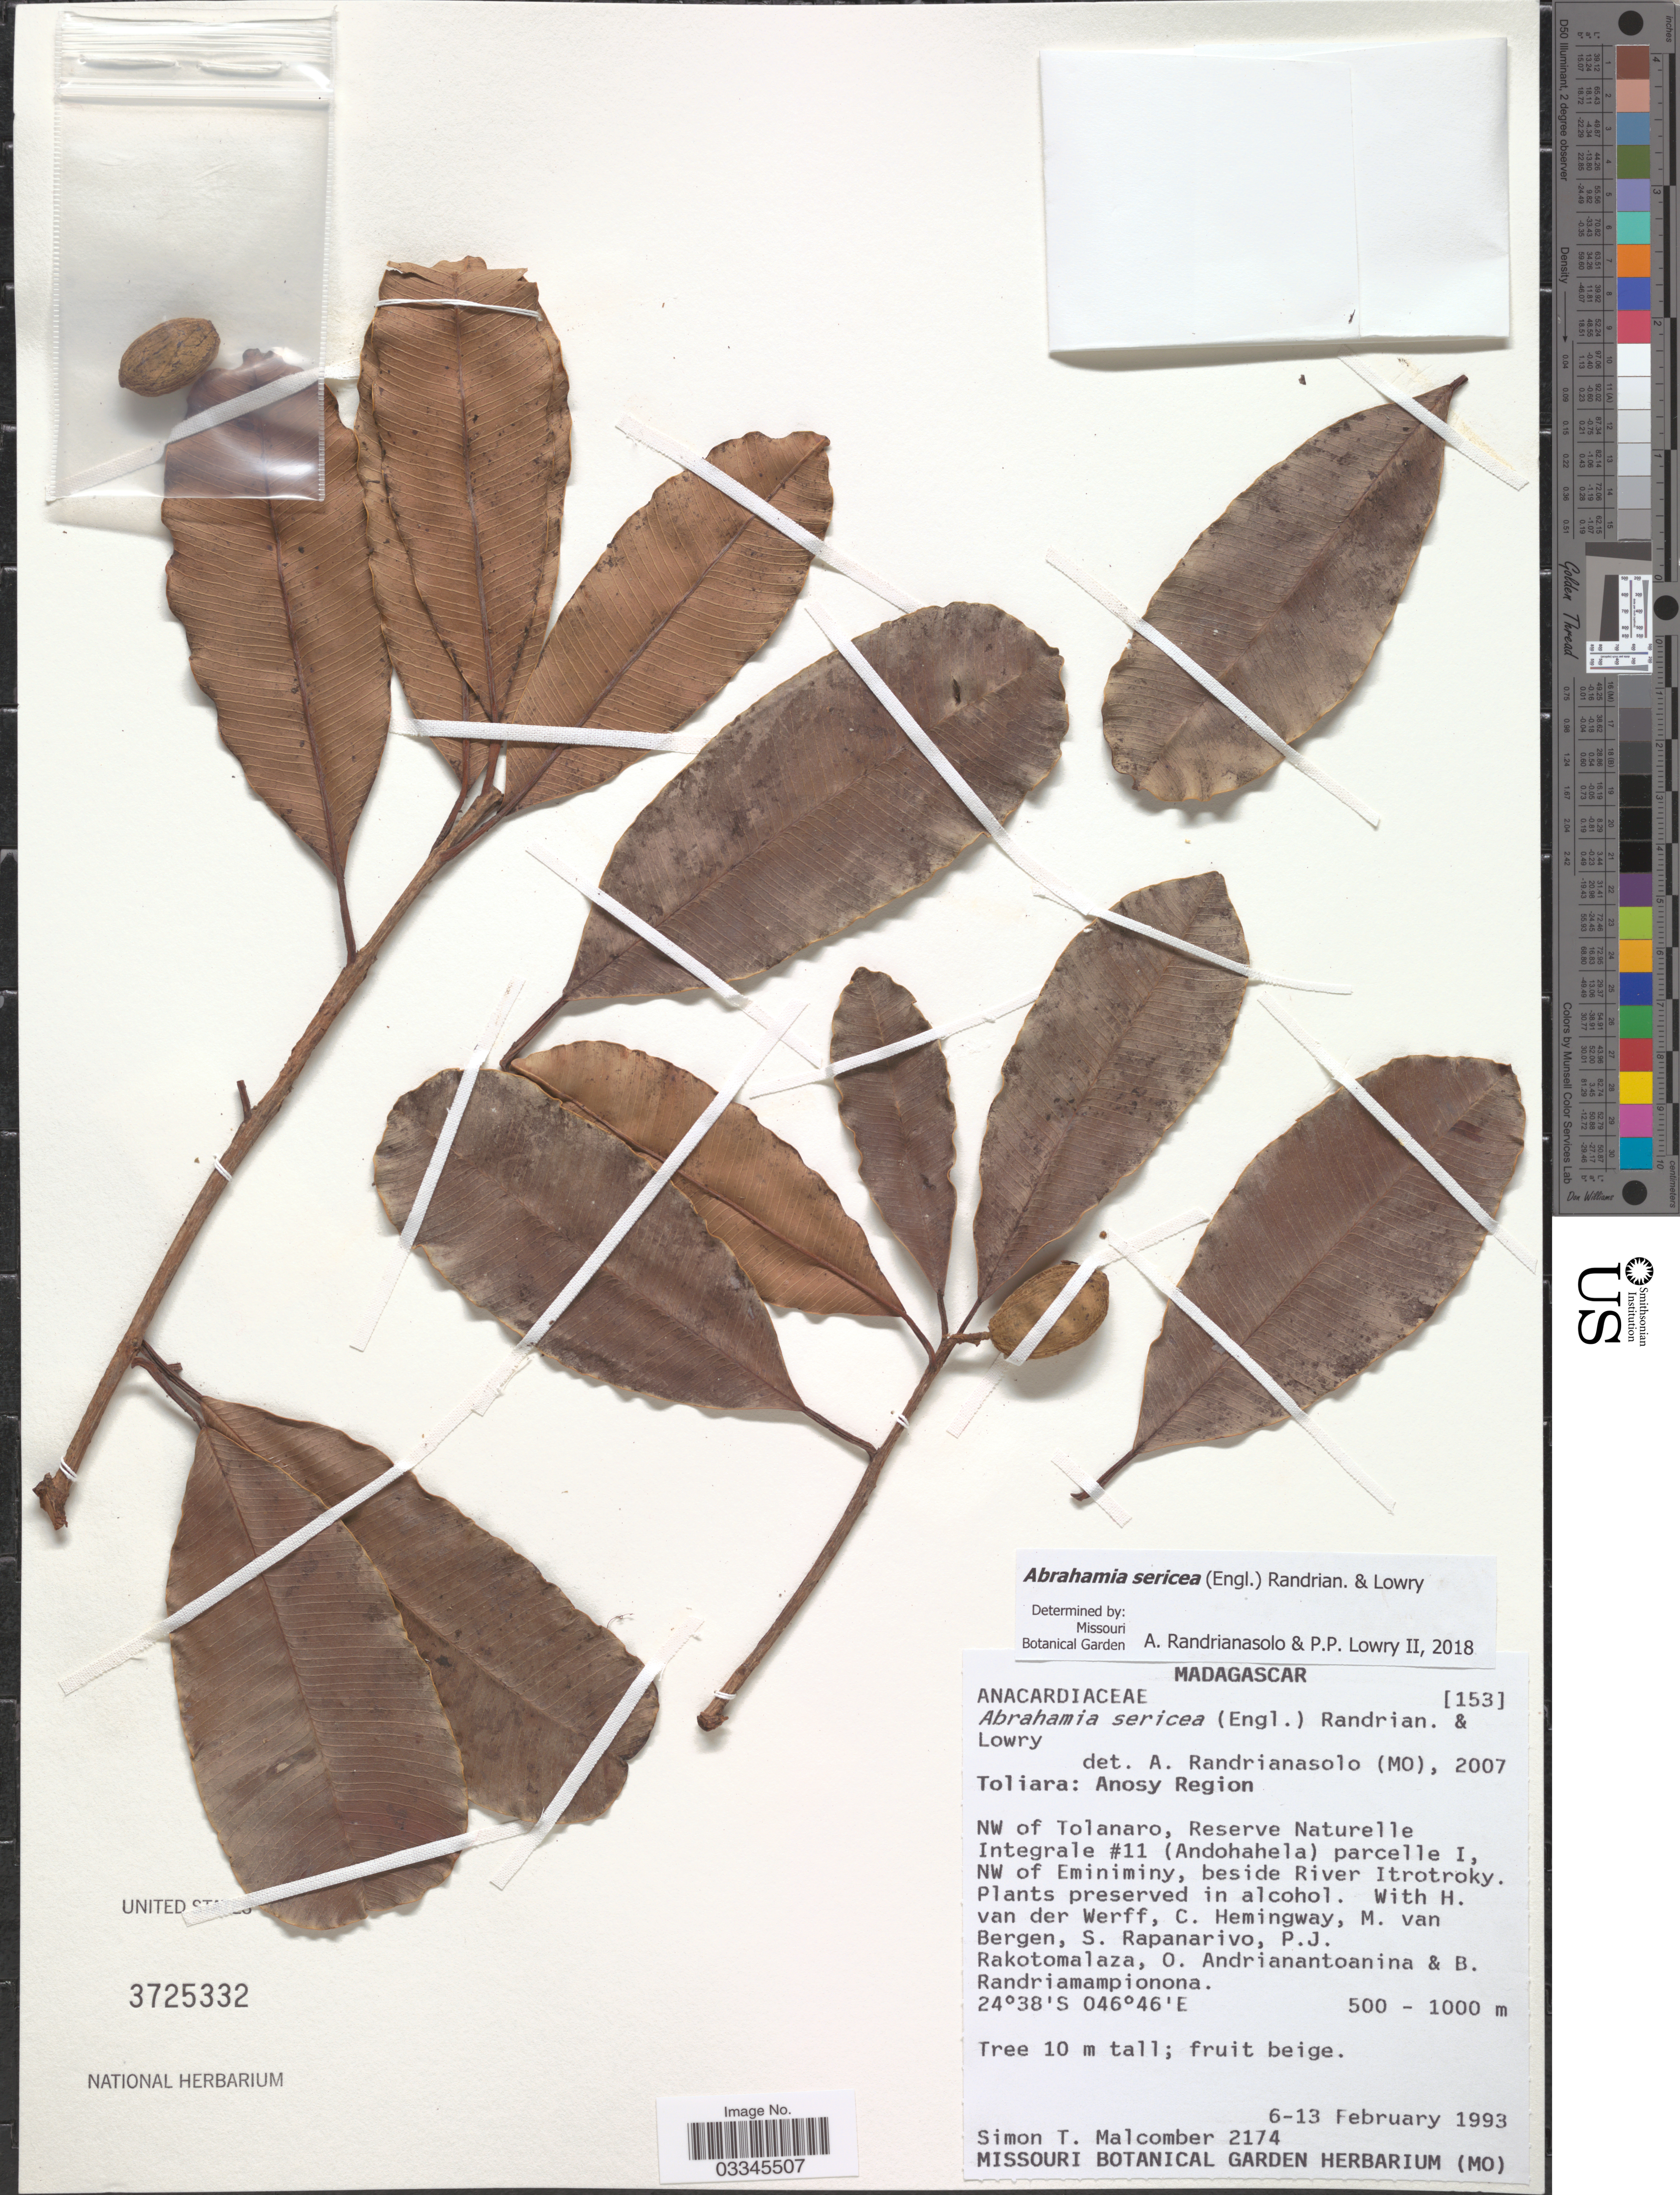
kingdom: Plantae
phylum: Tracheophyta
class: Magnoliopsida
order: Sapindales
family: Anacardiaceae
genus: Abrahamia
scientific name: Abrahamia sericea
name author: (Engl.) Randrian. & Lowry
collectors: S. T. Malcomber, H. van der Werff, C. Hemingway, M. van Bergen & et al.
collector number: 2174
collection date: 1993-02-06/1993-02-13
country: Madagascar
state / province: Anosy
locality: Anosy Region. NW of Tolanaro, Reserve Naturelle Integrasle # 11 (Andohela) parcelle I, NW of Eminiminy, beside River Itrotroky.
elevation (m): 500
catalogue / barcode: US 3725332